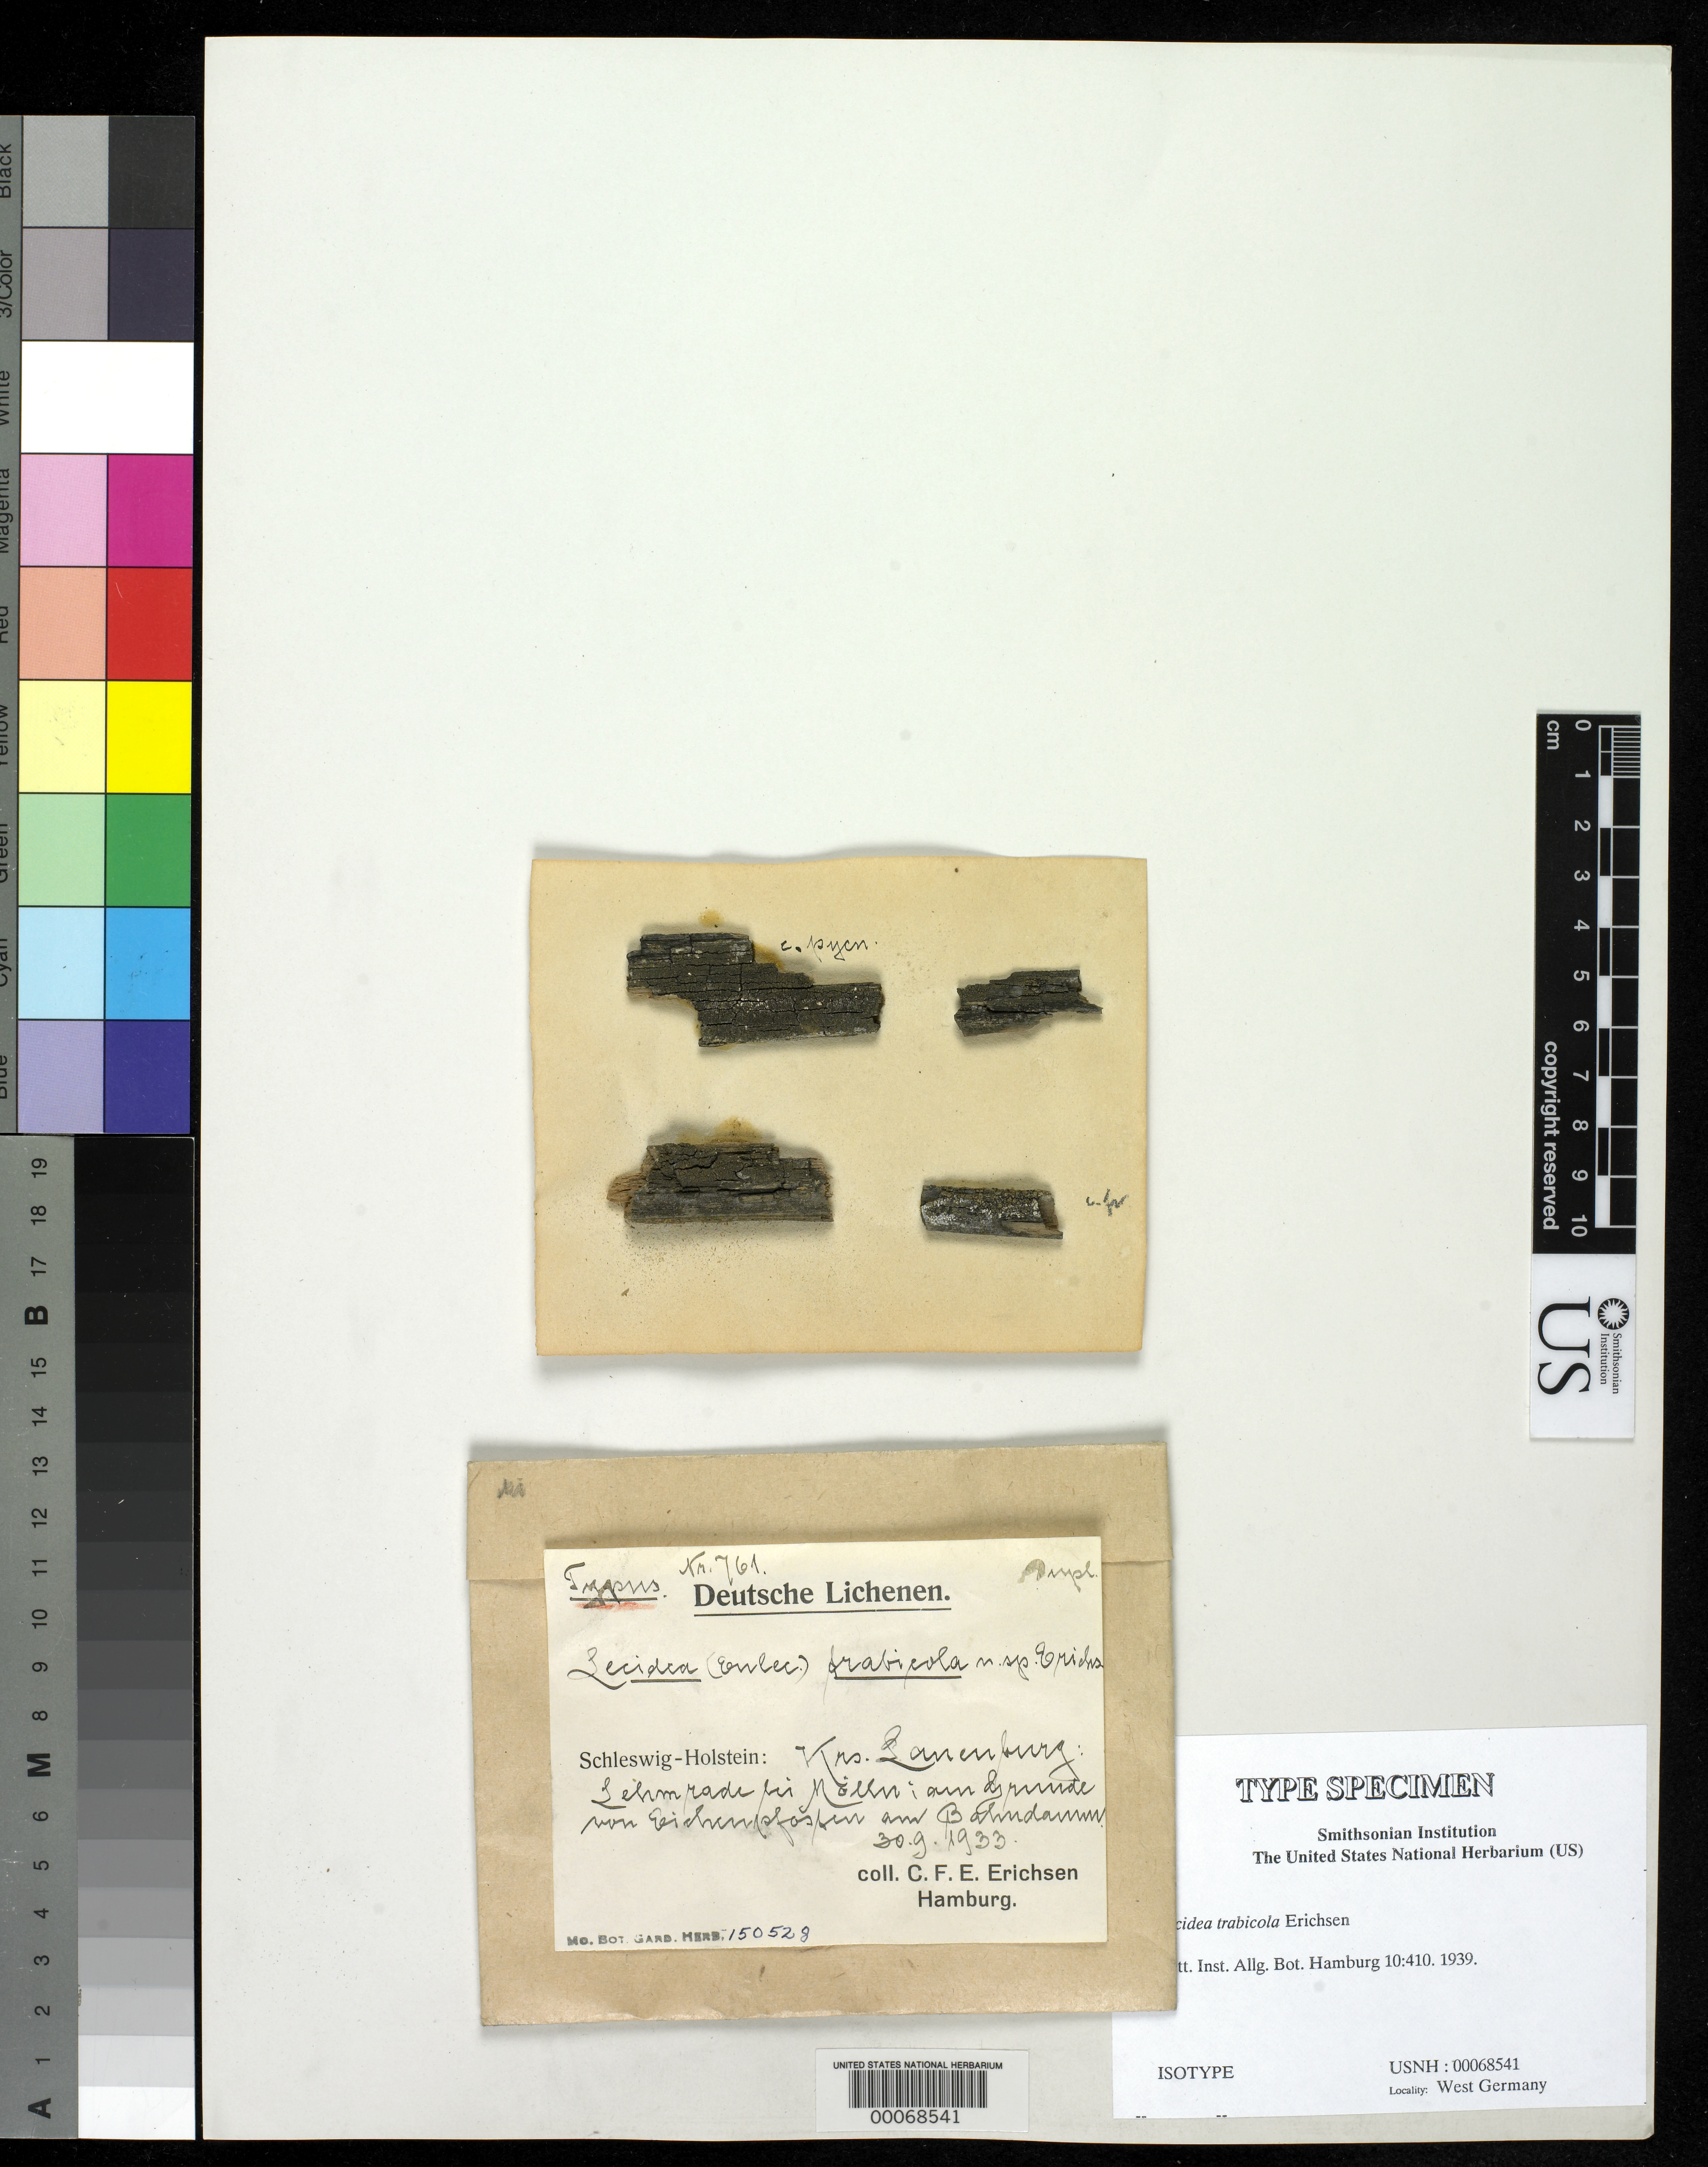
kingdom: Fungi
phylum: Ascomycota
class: Lecanoromycetes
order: Lecideales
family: Lecideaceae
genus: Lecidea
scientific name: Lecidea trabicola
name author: Erichsen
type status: Isotype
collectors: C. F. E. Erichsen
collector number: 761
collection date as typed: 30 Sep 1933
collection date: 1933-09-30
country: Germany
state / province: Schleswig-Holstein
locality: Krs. Lauenburg, Lehmrade bei Molln, am grunde eichener pfahle beim bahndamm. [Lauenburg District, Lehmrade near Molln, at the ground of the oaken stakes (?) near the railway embankment.]